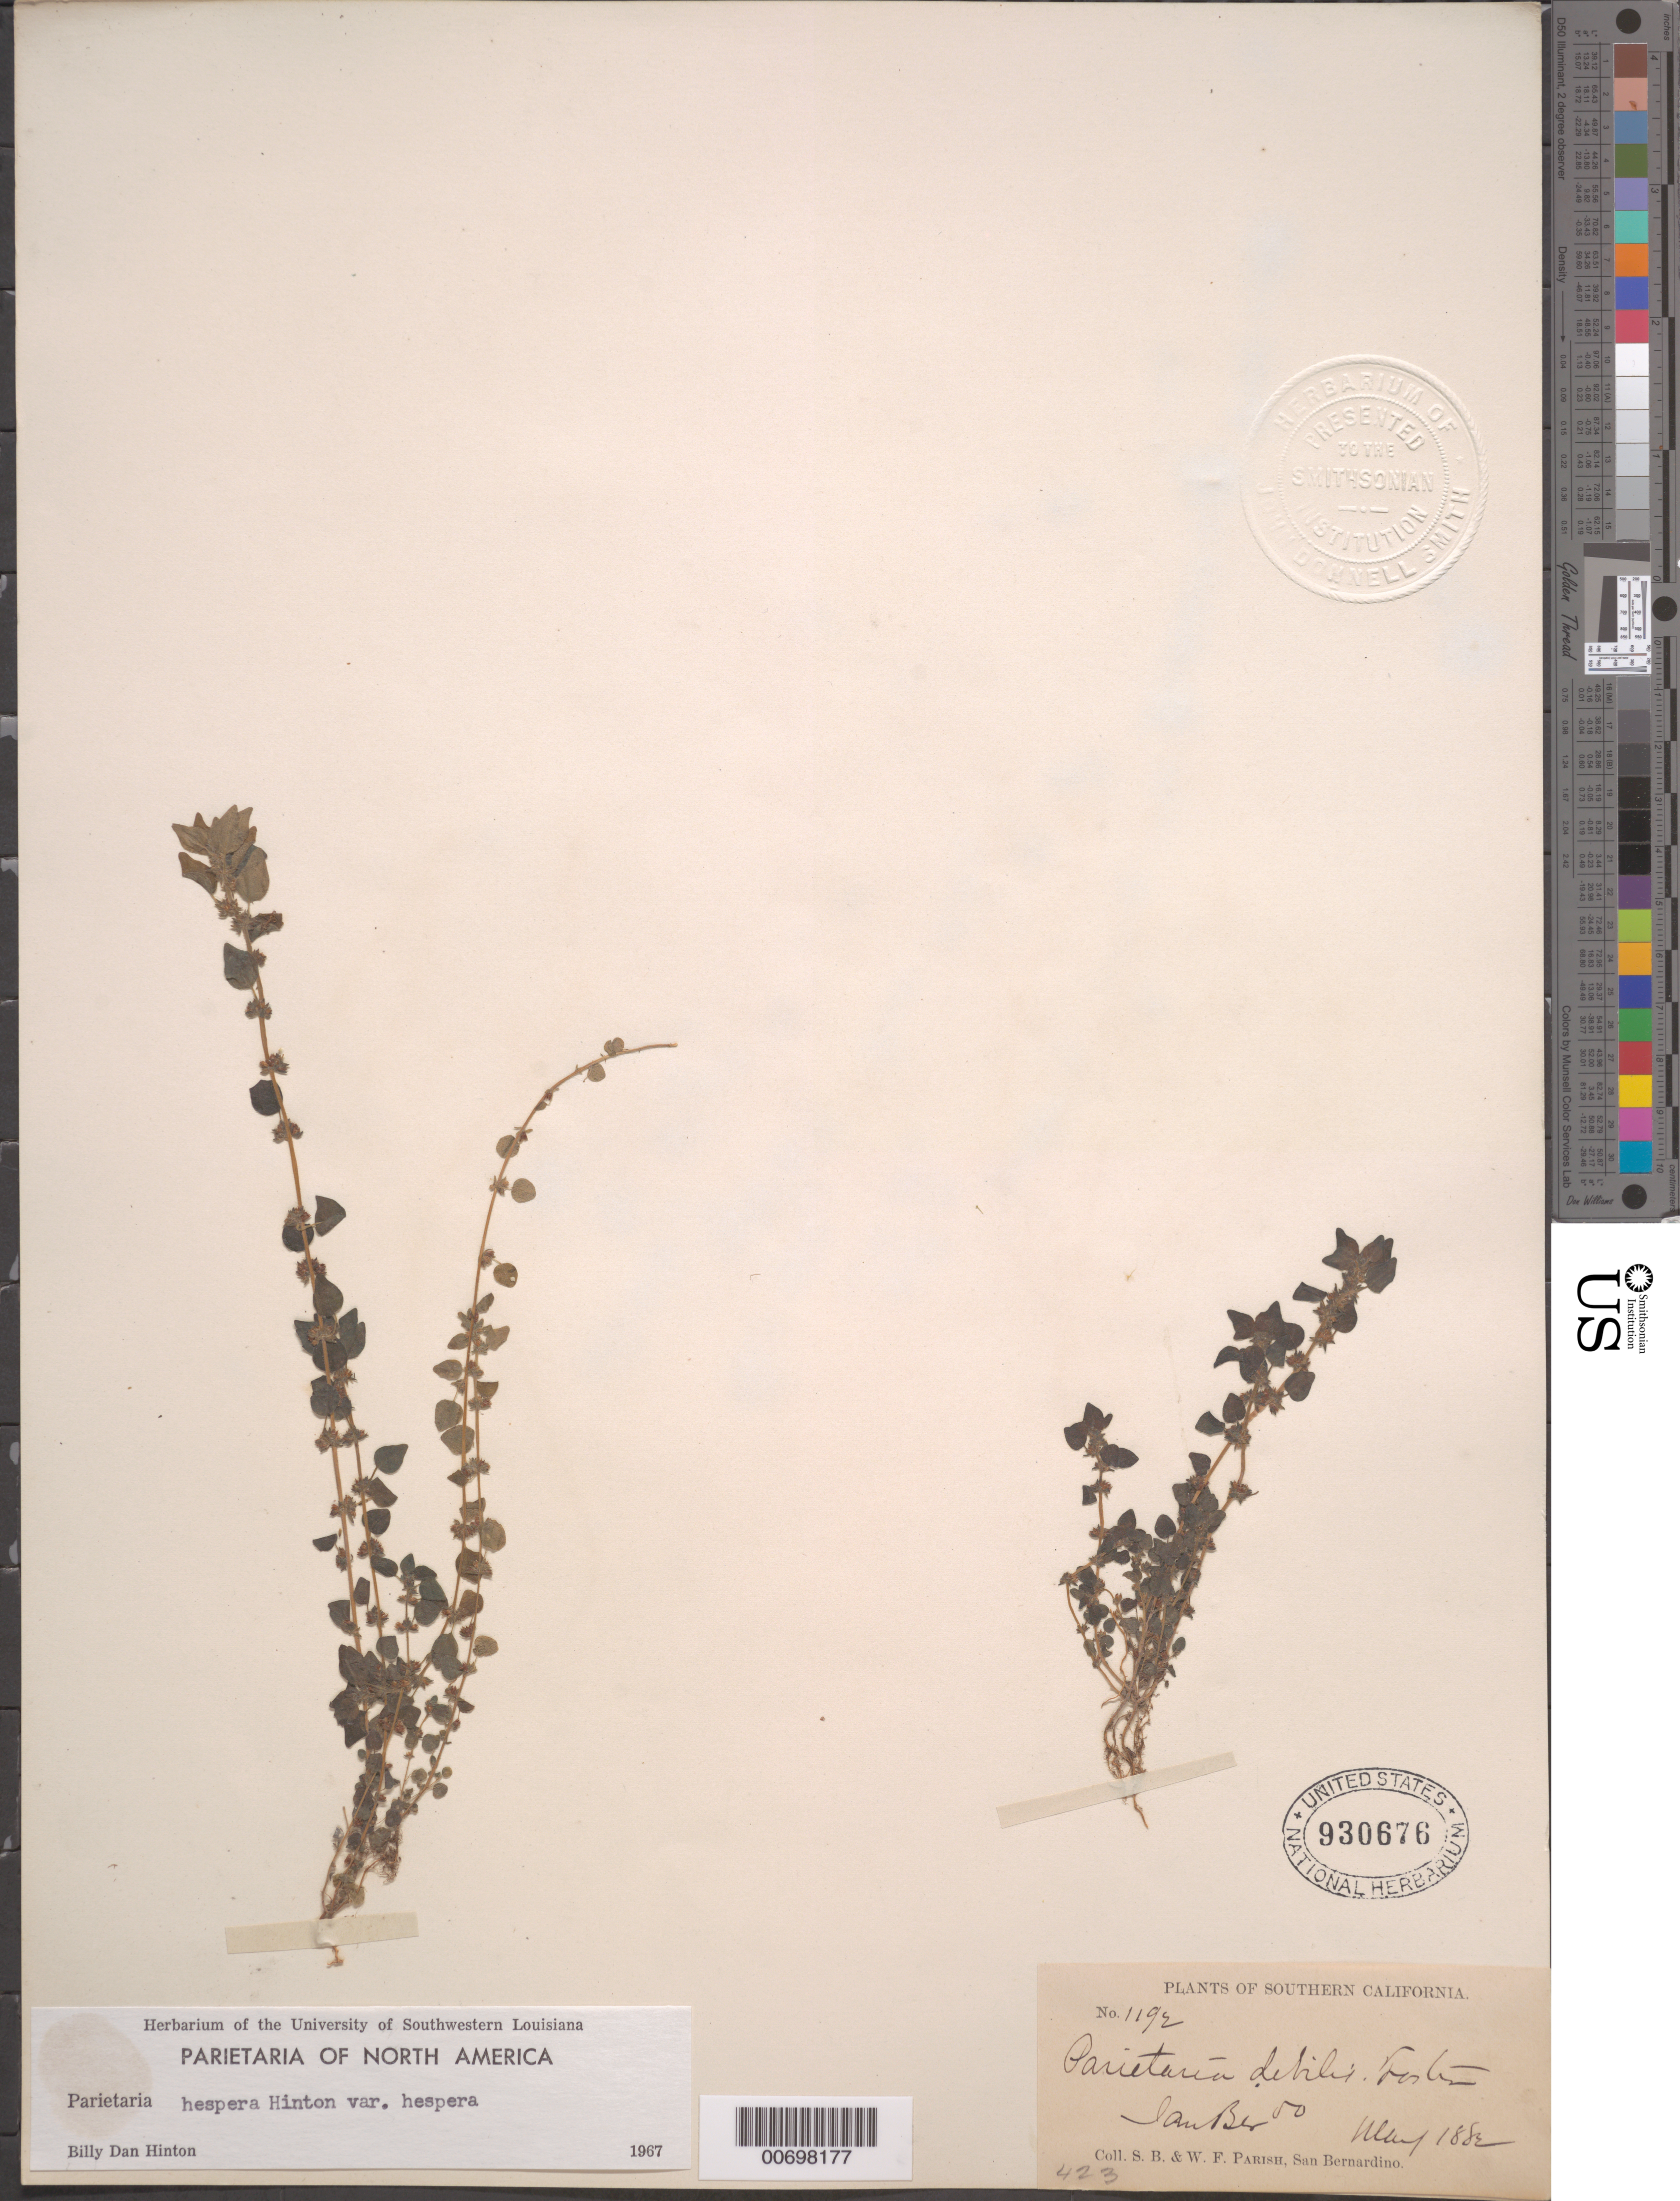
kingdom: Plantae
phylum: Tracheophyta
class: Magnoliopsida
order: Rosales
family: Urticaceae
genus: Parietaria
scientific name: Parietaria hespera var. hespera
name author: Hinton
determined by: Hinton, B. D., (LAF), University of Southwestern Louisiana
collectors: S. B. Parish & W. F. Parish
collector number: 1192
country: United States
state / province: California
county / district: San Bernardino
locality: San Bernardino.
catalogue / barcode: US 930676